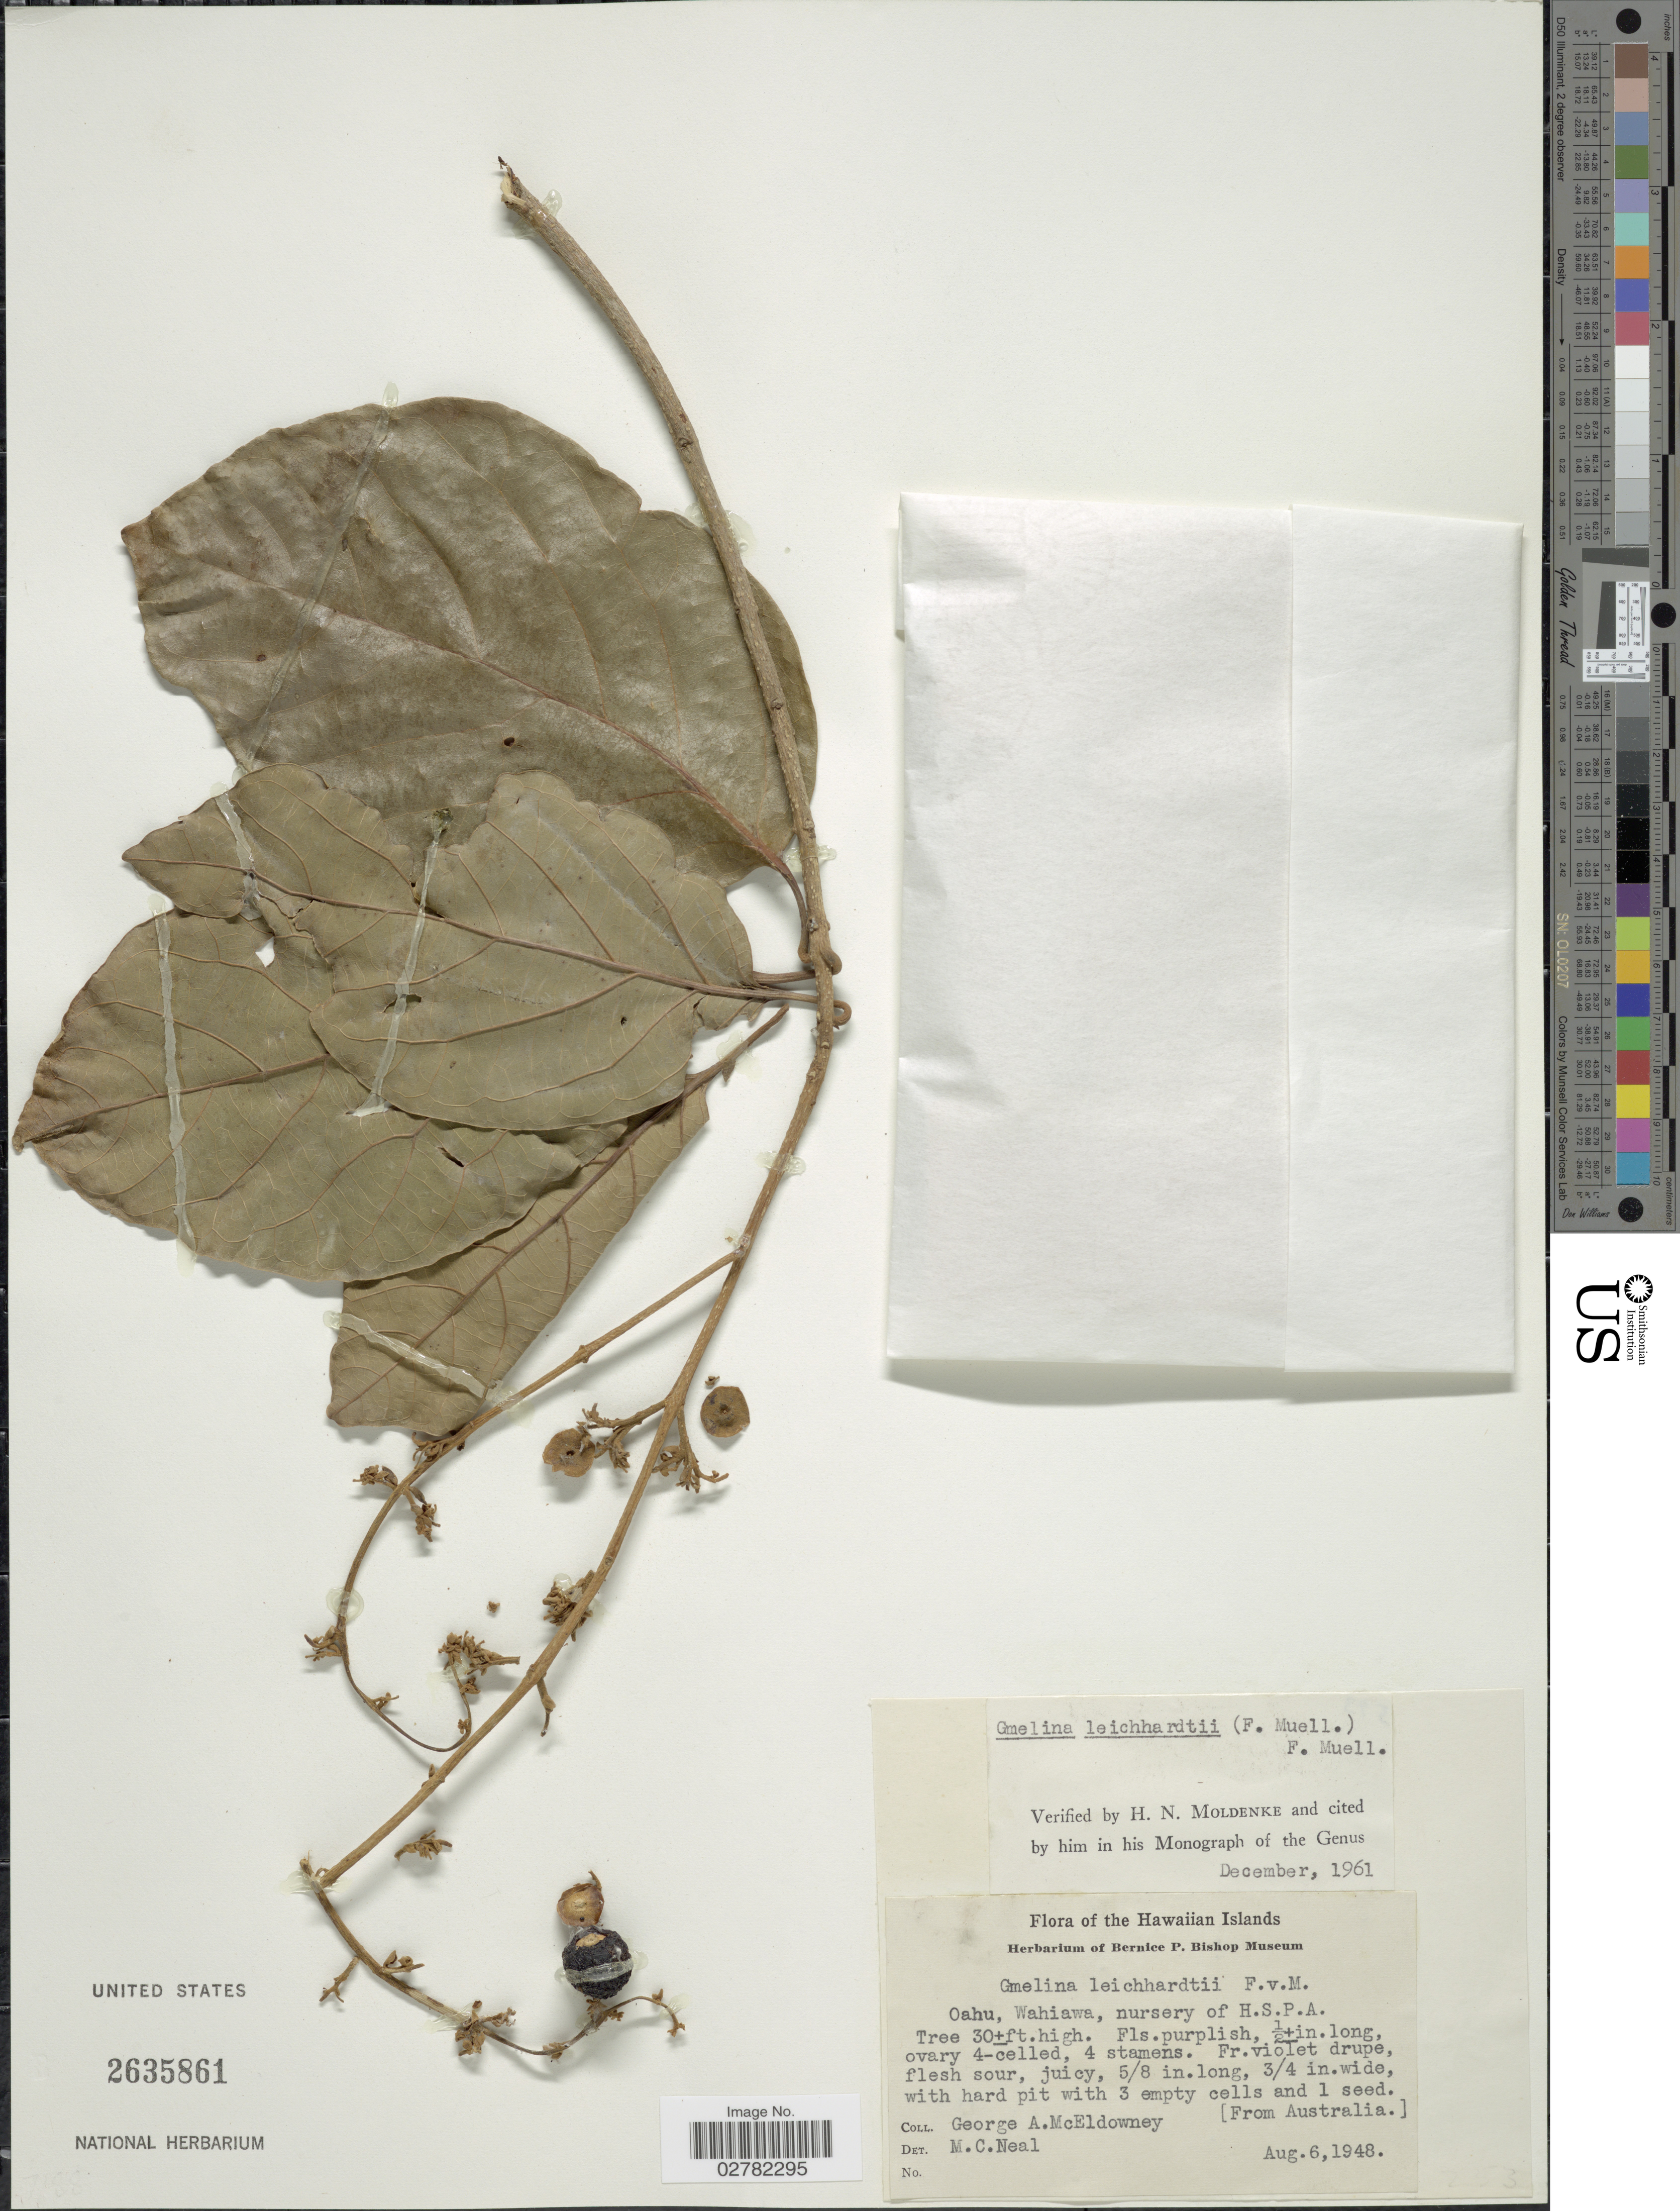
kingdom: Plantae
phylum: Tracheophyta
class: Magnoliopsida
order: Lamiales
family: Lamiaceae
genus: Gmelina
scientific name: Gmelina leichardtii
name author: (F. Muell.) Benth.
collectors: G. McEldowney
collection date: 1948-08-06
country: United States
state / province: Hawaii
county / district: Honolulu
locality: Oahu, Wahiawa, nursery of H.S.P.A.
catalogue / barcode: US 2635861